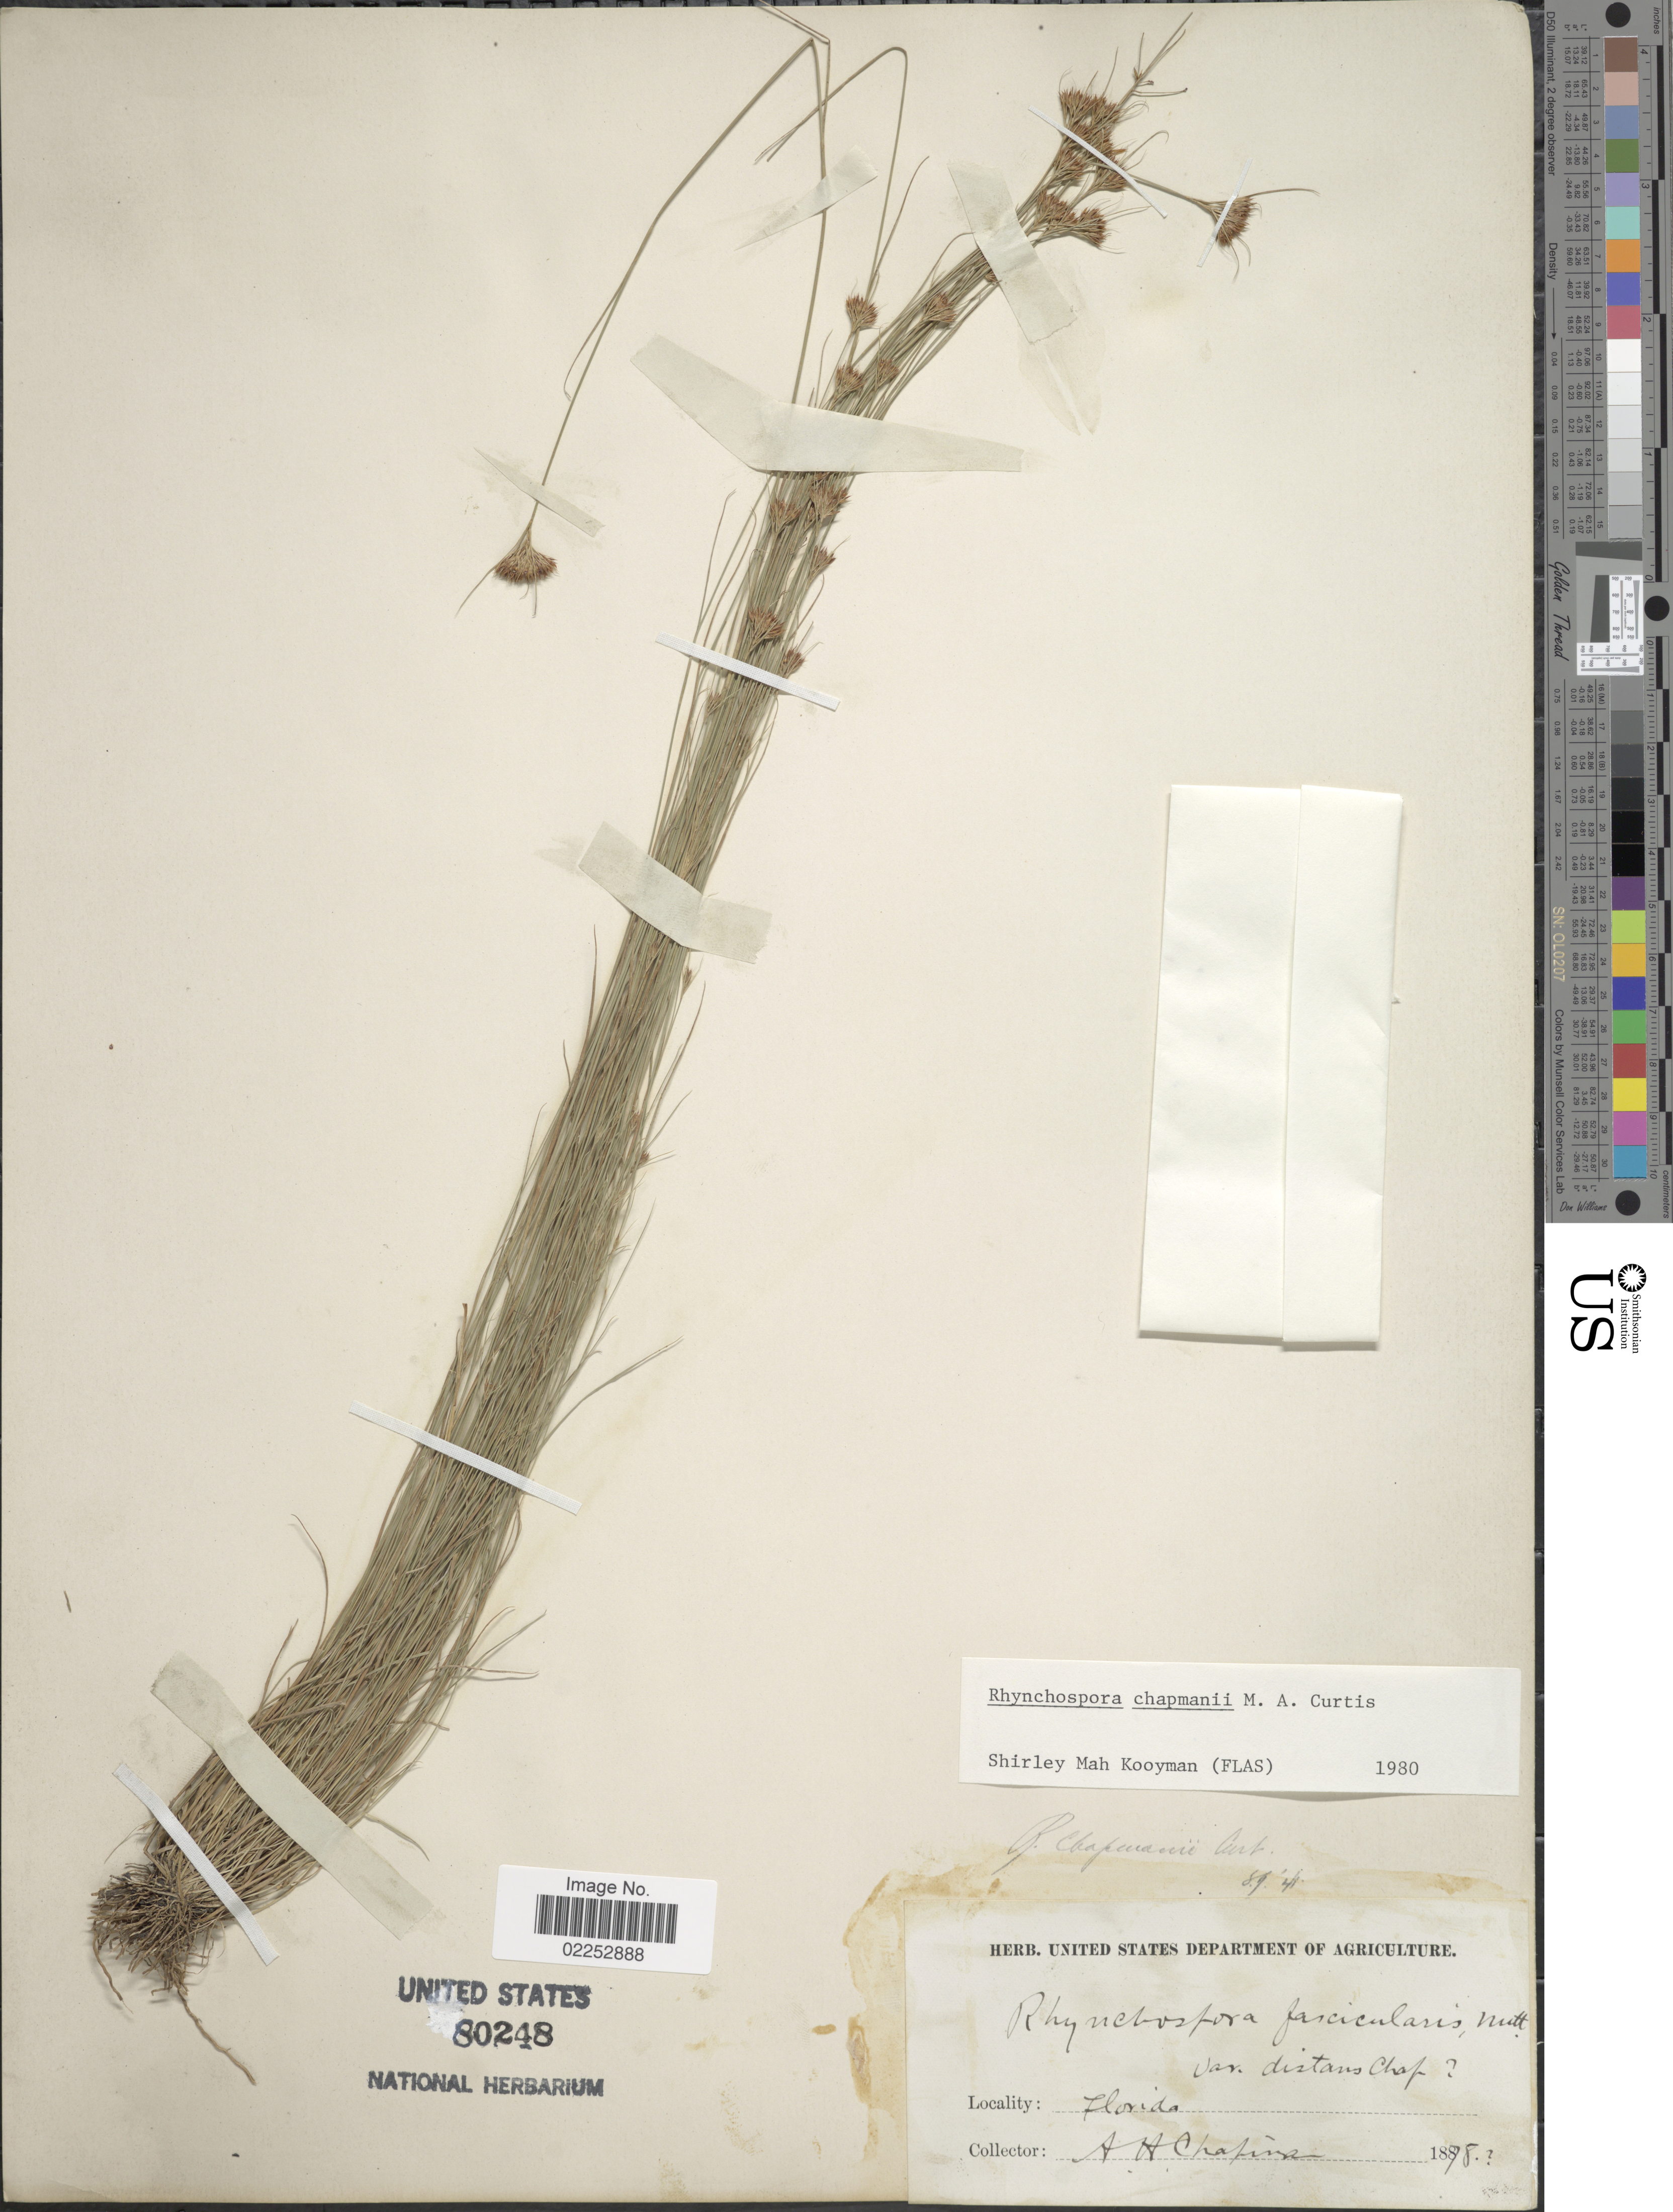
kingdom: Plantae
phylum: Tracheophyta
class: Liliopsida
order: Poales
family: Cyperaceae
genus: Rhynchospora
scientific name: Rhynchospora chapmanii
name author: M.A. Curtis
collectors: A. Chapins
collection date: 1878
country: United States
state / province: Florida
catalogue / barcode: US 80248